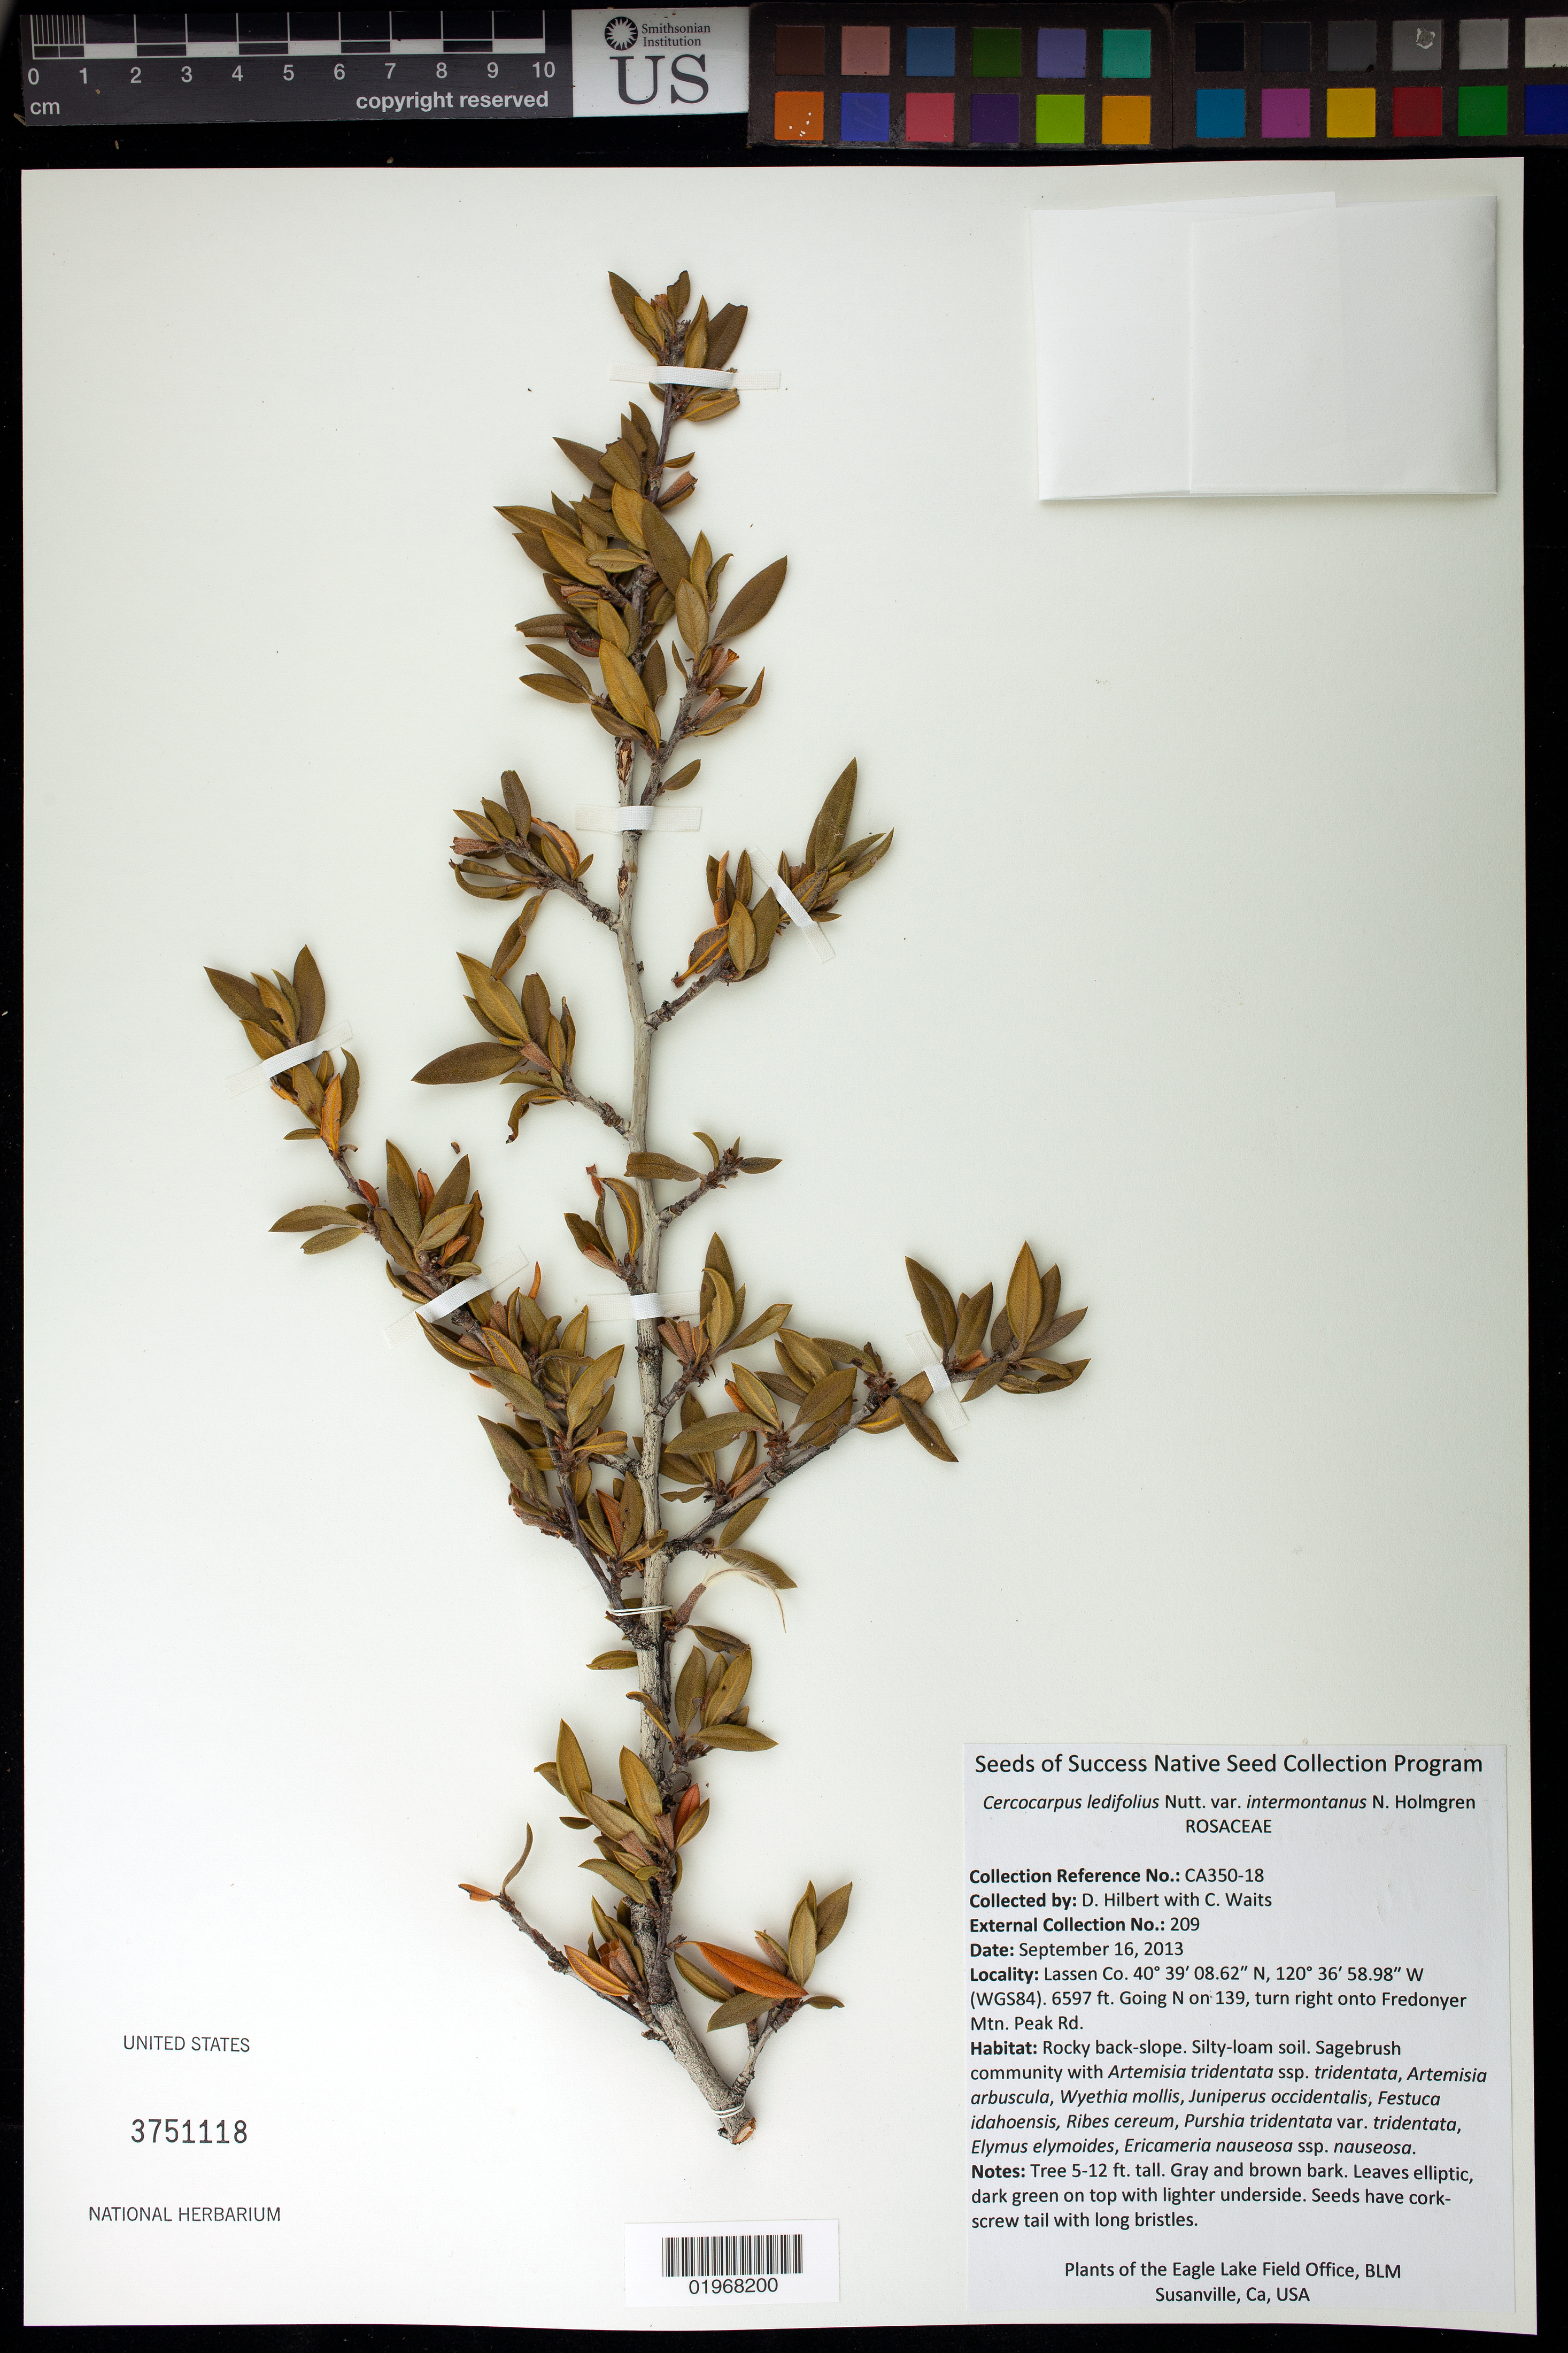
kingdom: Plantae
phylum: Tracheophyta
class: Magnoliopsida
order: Rosales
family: Rosaceae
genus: Cercocarpus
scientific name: Cercocarpus ledifolius var. intermontanus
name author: Nutt.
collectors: D. Hilbert & C. Waits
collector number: CA350-18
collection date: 2013-09-12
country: United States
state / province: California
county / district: Lassen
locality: Fredonyer Mtn Peak Rd.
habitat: Rocky backslope. Silty-loam soil. With Wyethia mollis, Juniperus occidentalis, Ribes cereum, ect.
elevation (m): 2011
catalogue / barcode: US 3751118